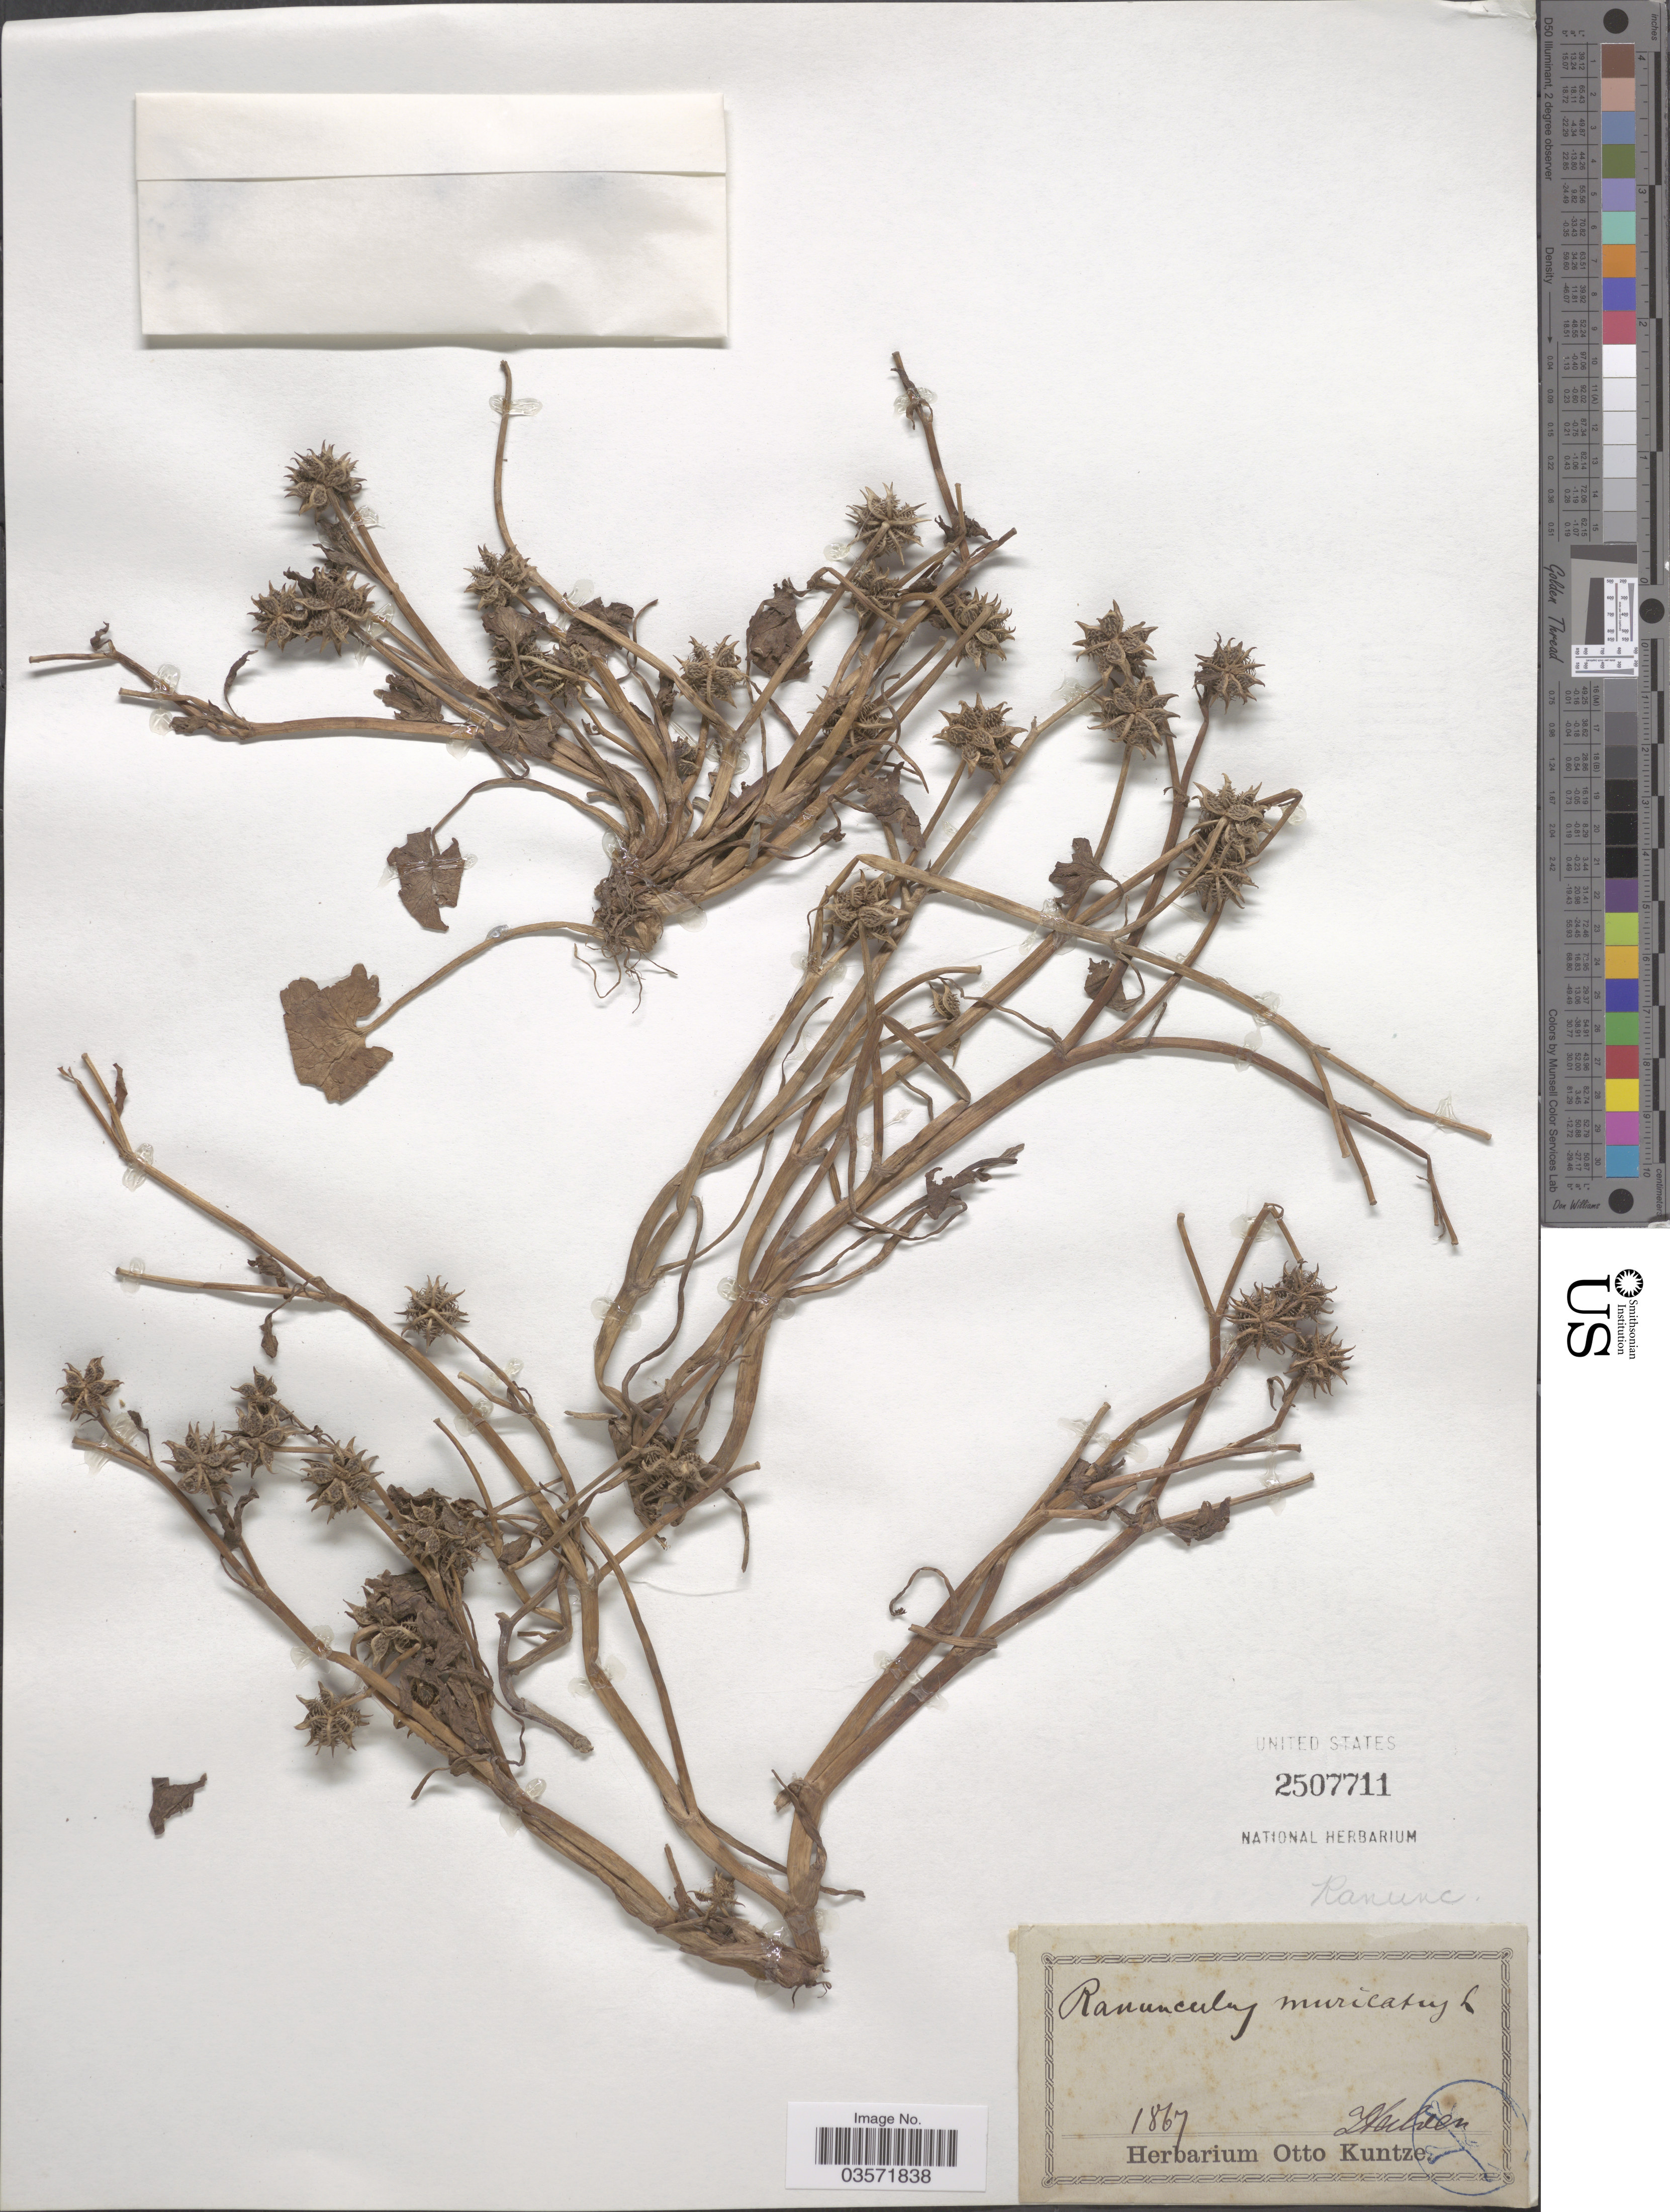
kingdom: Plantae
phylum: Tracheophyta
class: Magnoliopsida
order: Ranunculales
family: Ranunculaceae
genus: Ranunculus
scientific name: Ranunculus muricatus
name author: L.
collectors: ex herb. Otto Kuntze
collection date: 1867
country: Italy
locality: Italien.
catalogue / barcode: US 2507711